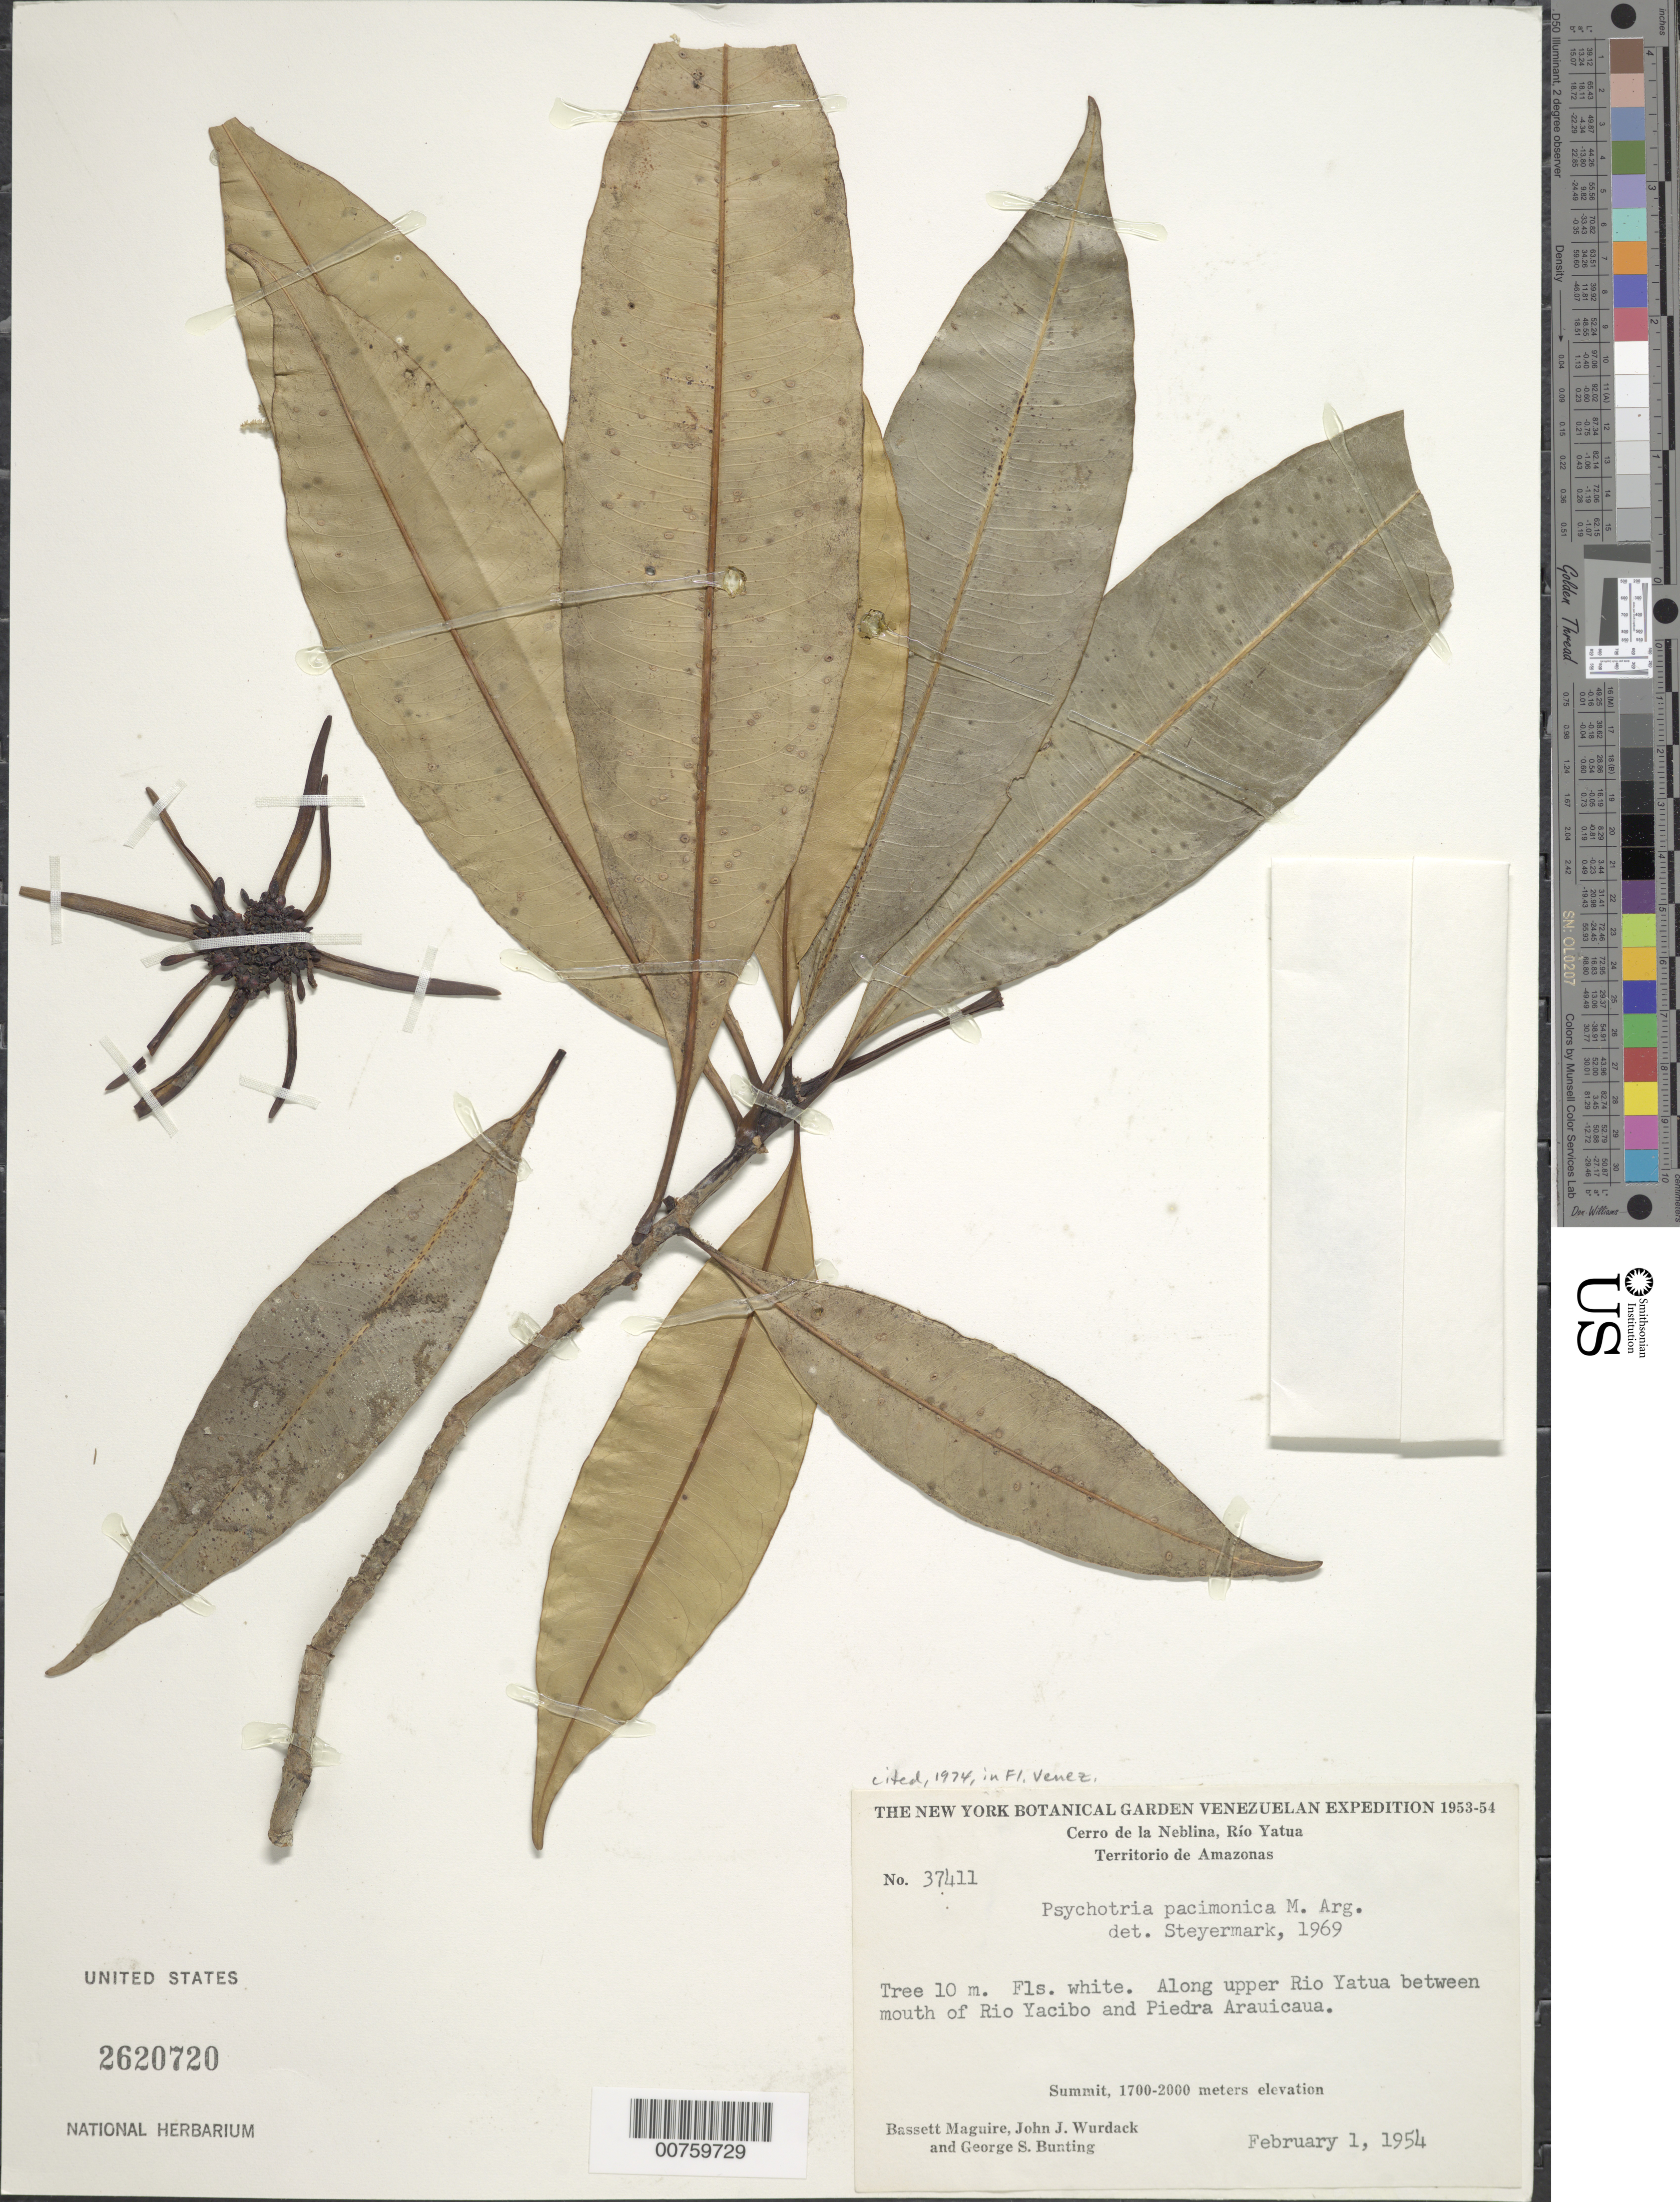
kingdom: Plantae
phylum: Tracheophyta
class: Magnoliopsida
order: Gentianales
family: Rubiaceae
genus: Psychotria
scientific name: Psychotria pacimonica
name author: Müll. Arg.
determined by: Steyermark, Julian A., (VEN)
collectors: B. Maguire, J. J. Wurdack & G. S. Bunting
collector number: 37411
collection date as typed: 1-Feb-54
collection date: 1954-02-01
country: Venezuela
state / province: Amazonas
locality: Río Yatua, between mouth of Río Yacibo and Piedra Arauicaua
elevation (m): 100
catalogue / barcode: US 2620720